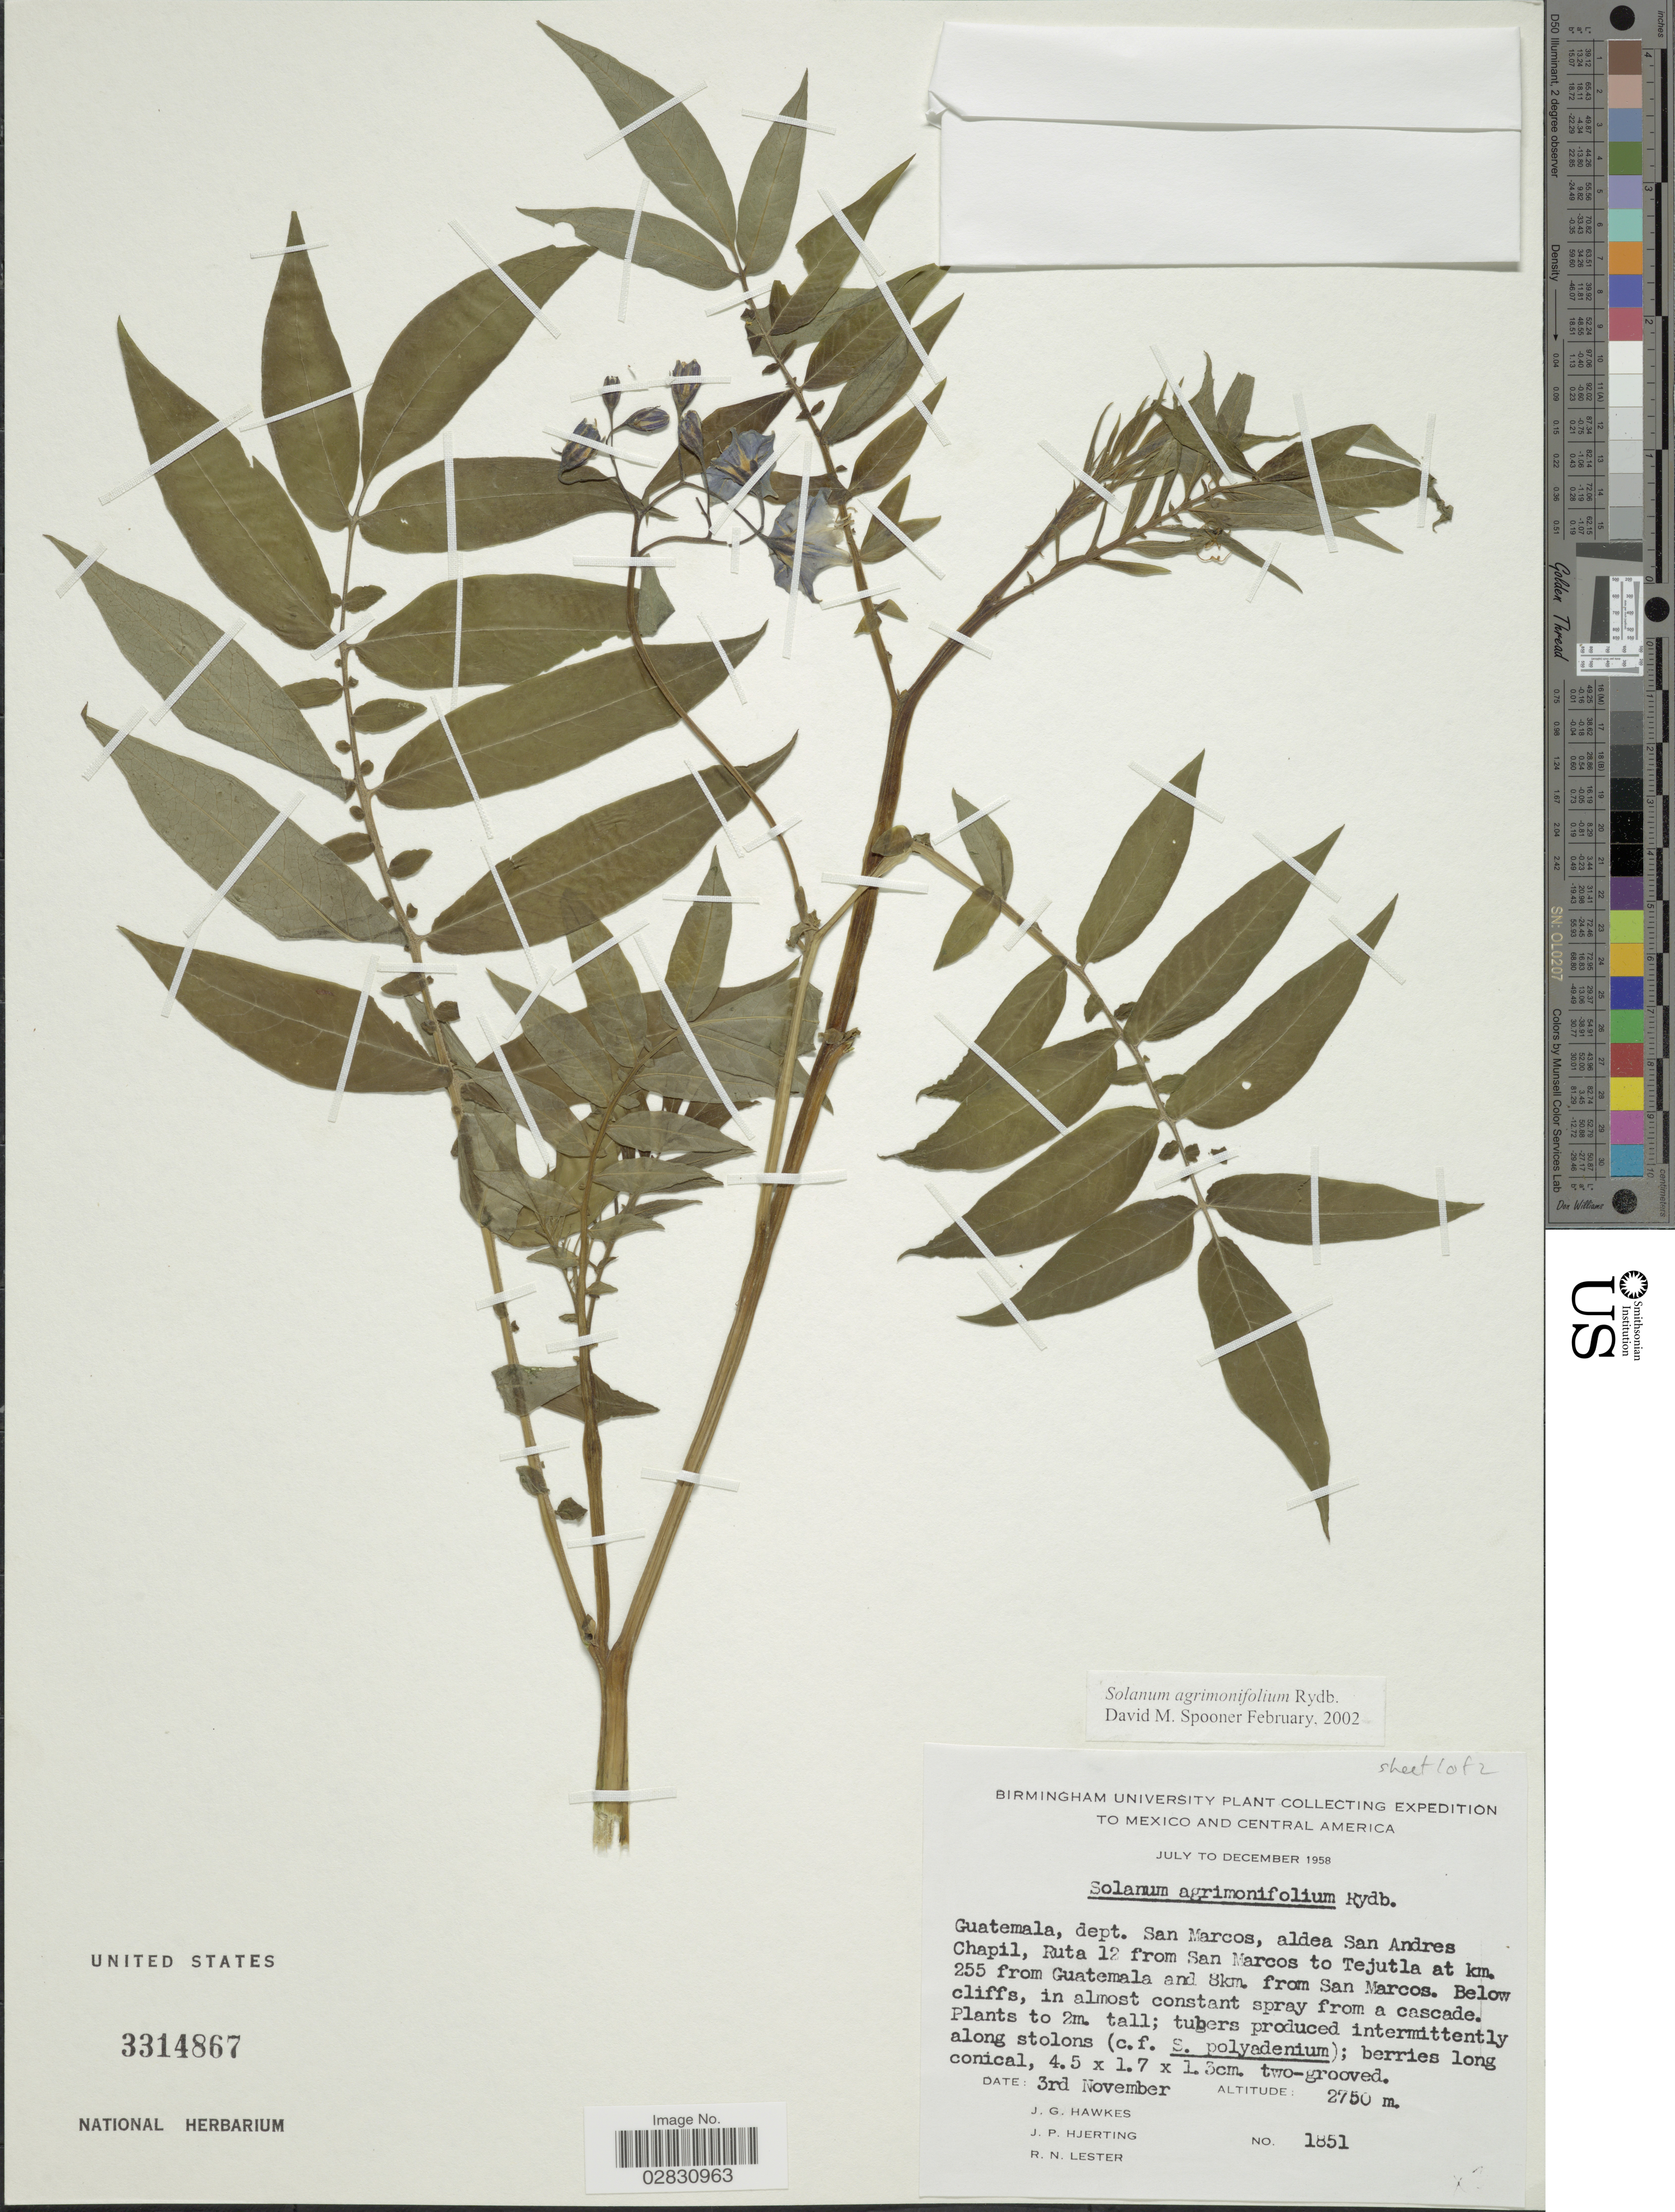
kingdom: Plantae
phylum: Tracheophyta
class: Magnoliopsida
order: Solanales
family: Solanaceae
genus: Solanum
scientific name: Solanum agrimonifolium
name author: Rydb.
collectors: J. Hawkes, J. P. Hjerting & R. Lester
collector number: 1851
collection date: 1958-11-03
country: Guatemala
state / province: San Marcos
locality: Dept. San Marcos, aldea San Andres Chapil, Ruta 12 from San Marcos to Tejutla at km. 255 from Guatemala and 8km. from San Marcos.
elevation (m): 2750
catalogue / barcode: US 3314867